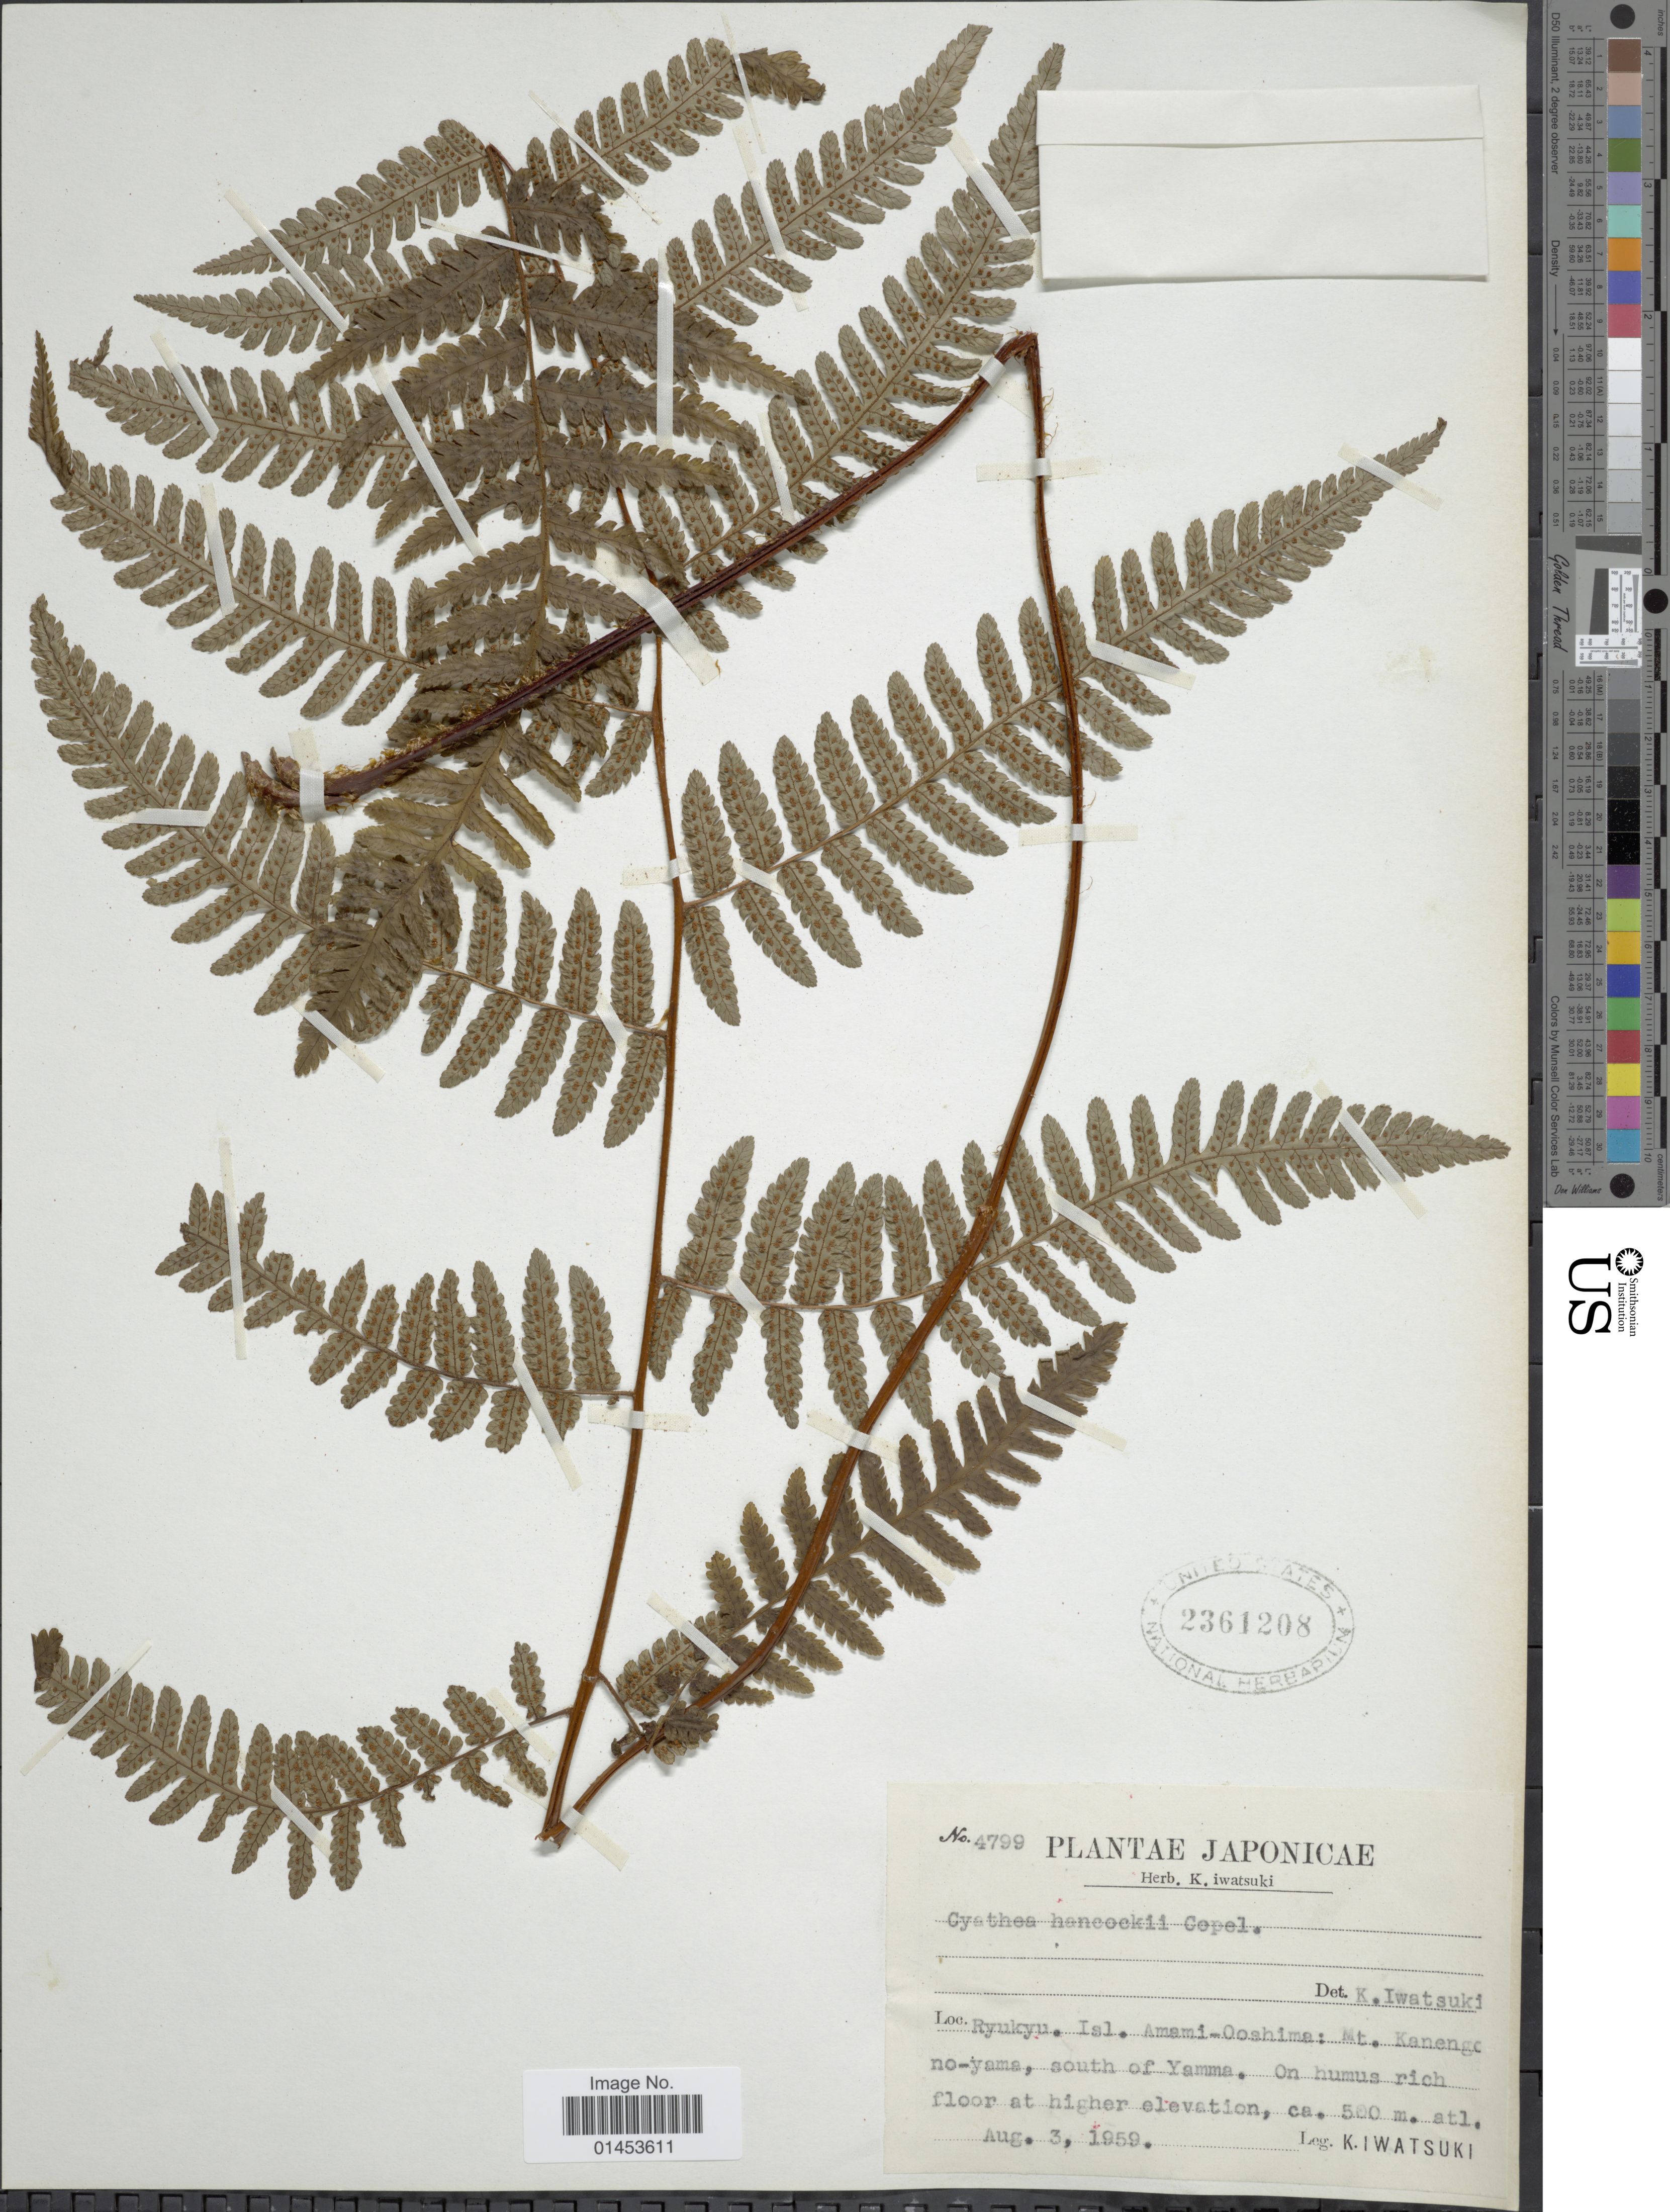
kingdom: Plantae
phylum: Tracheophyta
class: Polypodiopsida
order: Cyatheales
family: Cyatheaceae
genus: Cyathea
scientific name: Cyathea hancockii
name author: Copel.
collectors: K. Iwatsuki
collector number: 4799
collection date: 1959-08-03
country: Japan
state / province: Kagosima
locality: Ryukyu. Isl. Amami-Ooshima: Mt. Kanengono-yama, south of Yamma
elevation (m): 500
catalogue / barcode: US 2361208